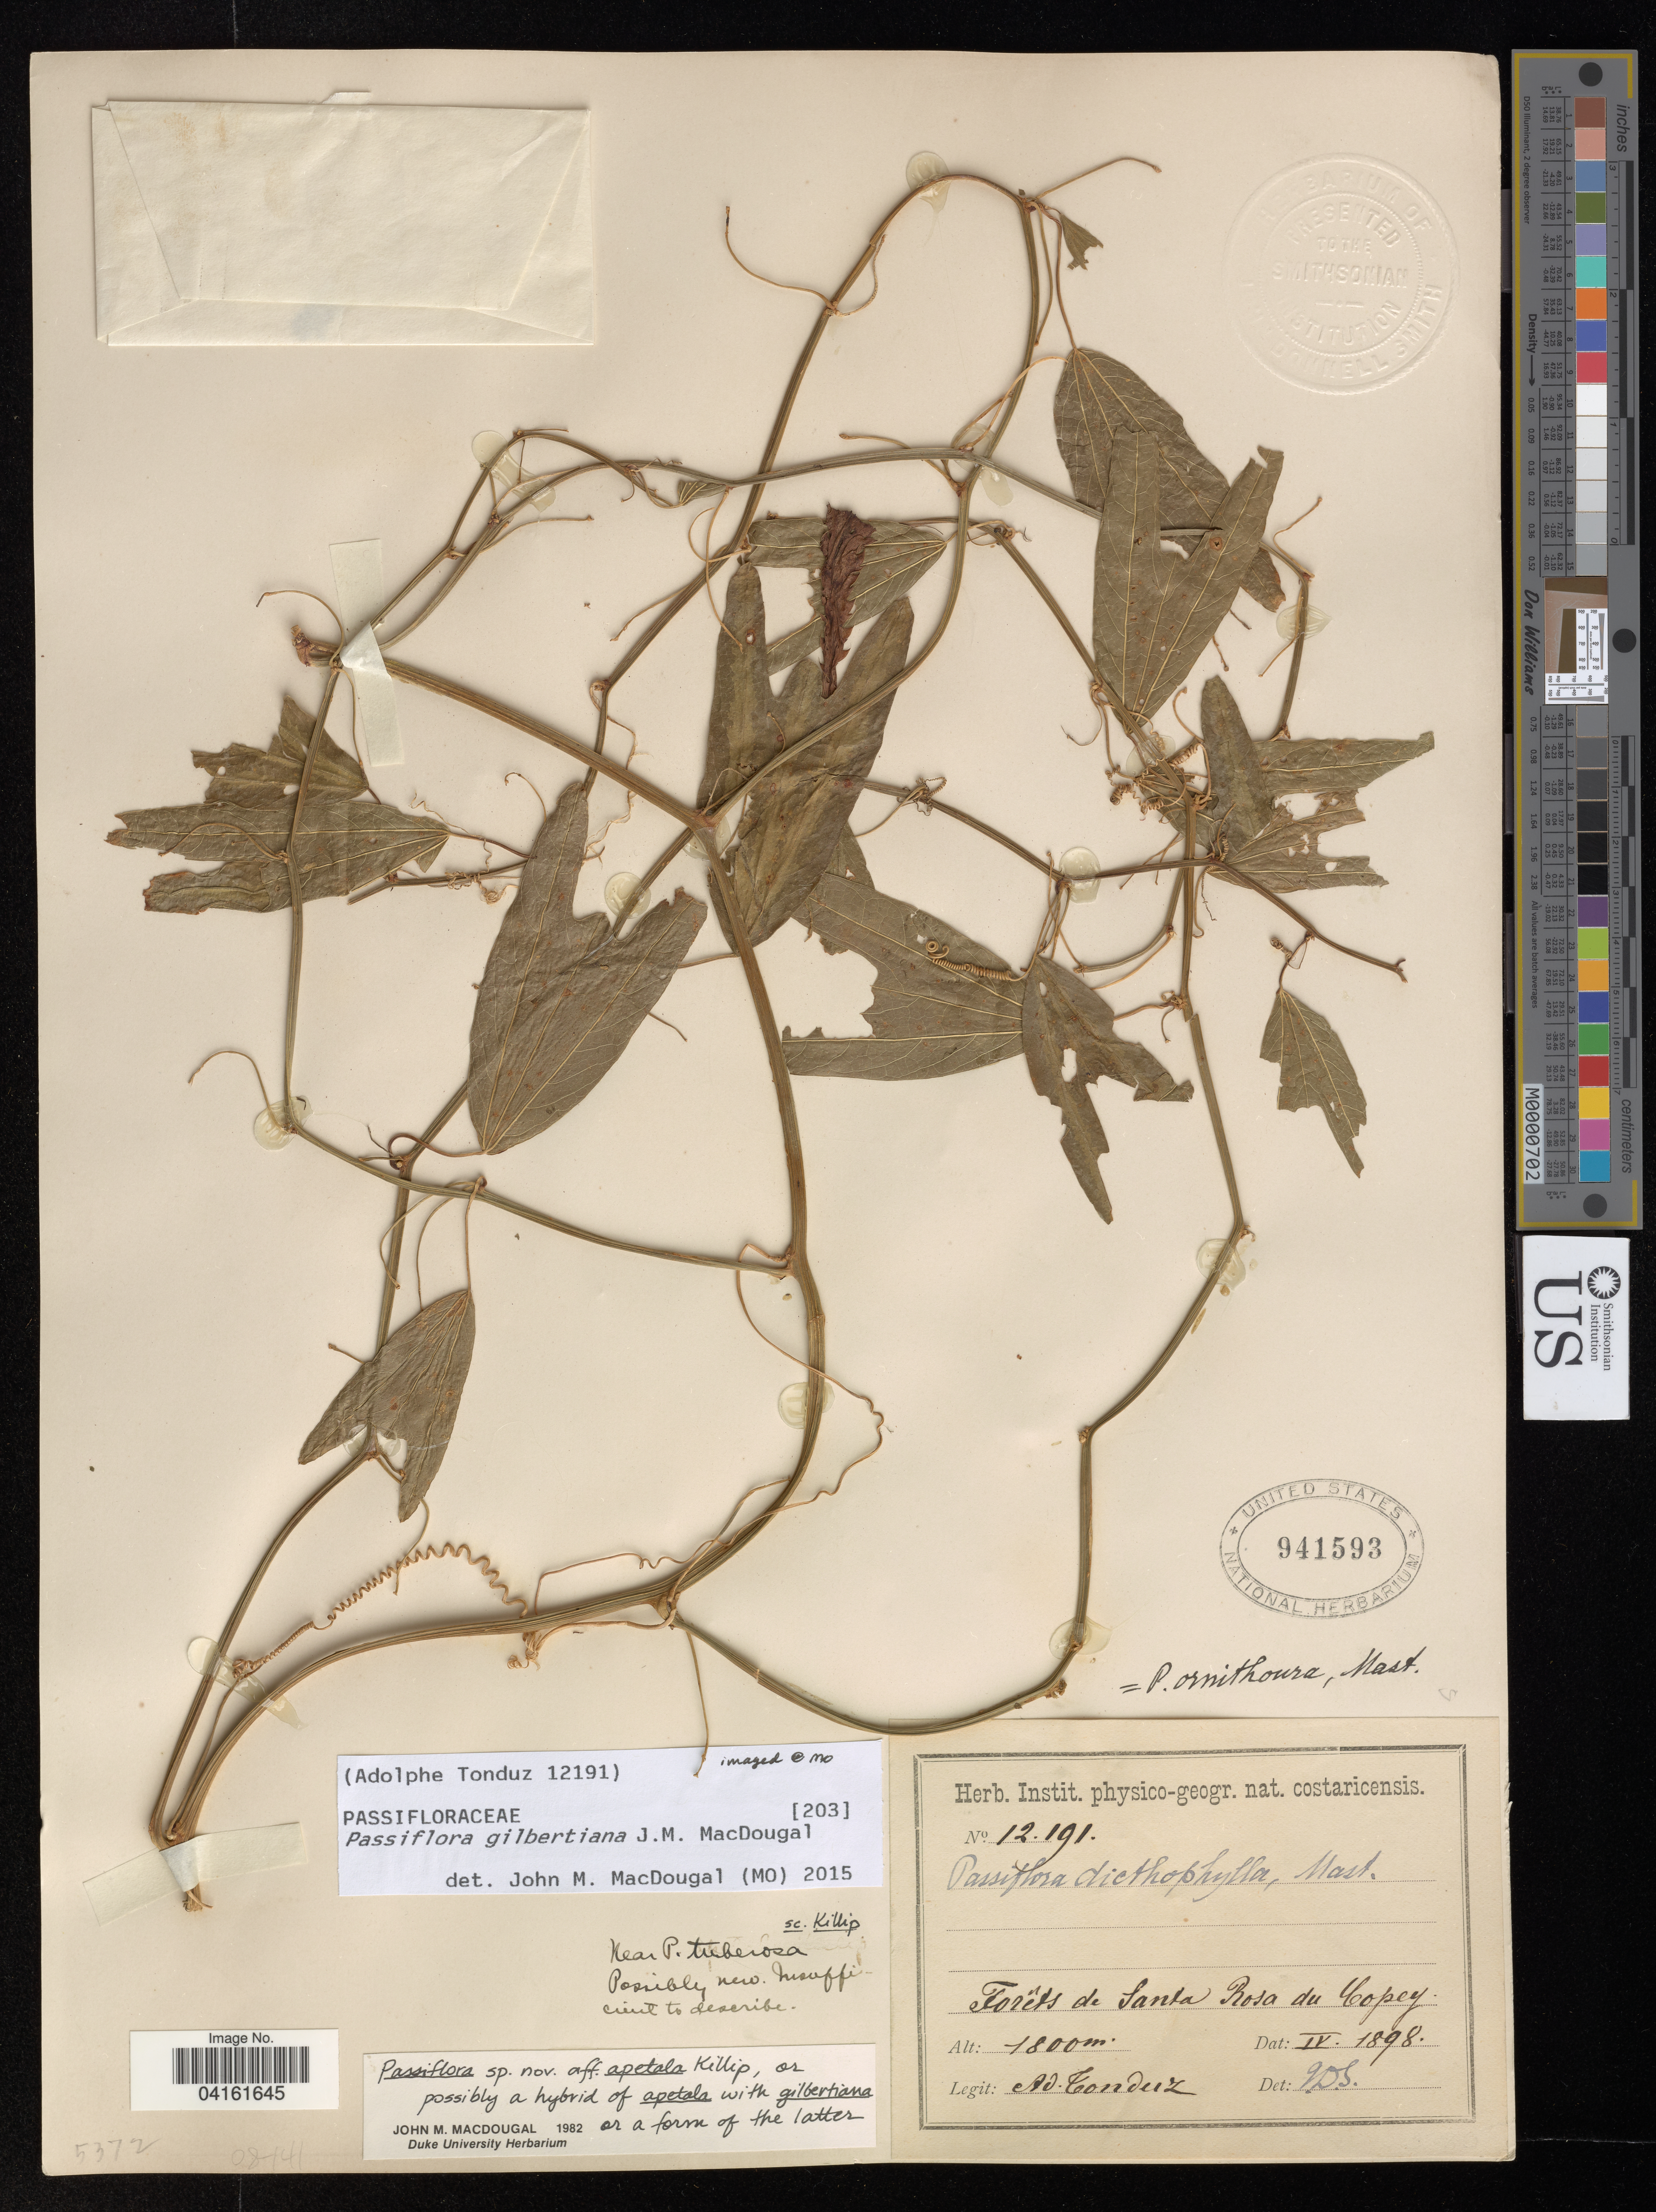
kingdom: Plantae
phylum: Tracheophyta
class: Magnoliopsida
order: Malpighiales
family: Passifloraceae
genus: Passiflora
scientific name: Passiflora ornithoura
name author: Mast. in Donn. Sm.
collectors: A. Tonduz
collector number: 12191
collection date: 1898-04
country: Costa Rica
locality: Forêts de Santa Rosa du Copey.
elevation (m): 1800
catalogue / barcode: US 941593